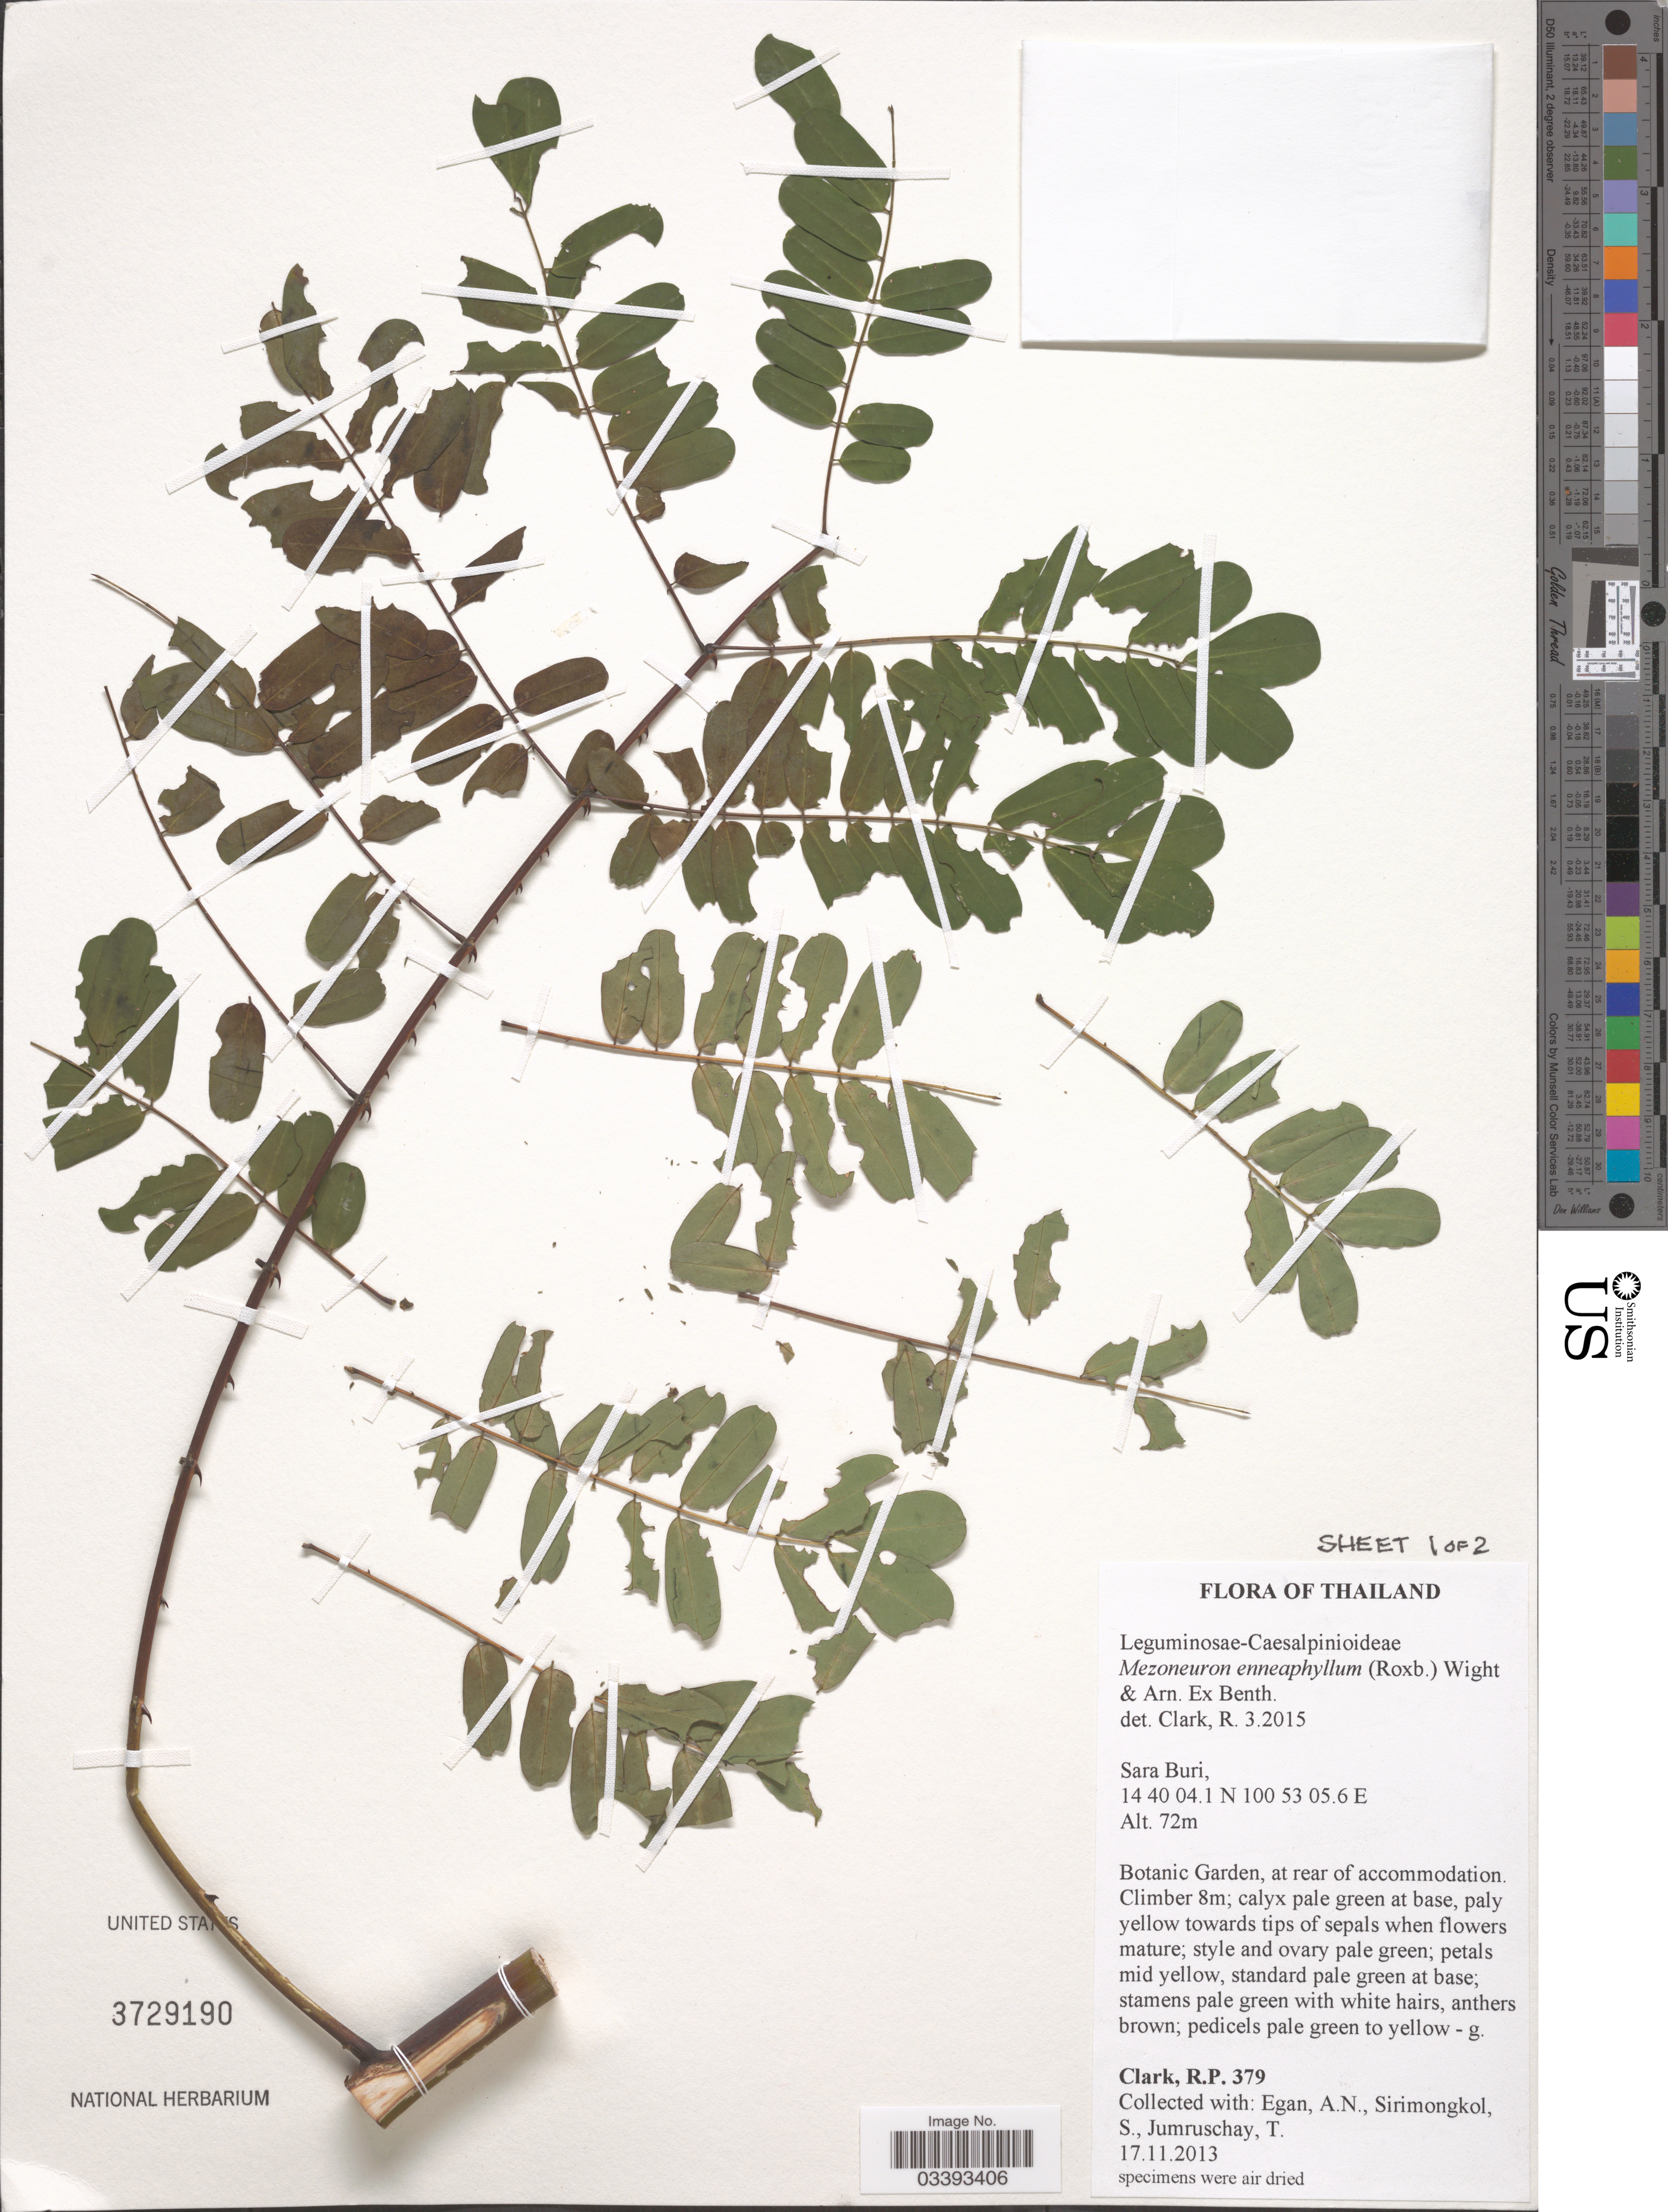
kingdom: Plantae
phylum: Tracheophyta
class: Magnoliopsida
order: Fabales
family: Fabaceae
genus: Mezoneuron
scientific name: Mezoneuron enneaphyllum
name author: (Roxb.) Wight & Arn.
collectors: R. P. Clark, A. N. Egan, S. Sirimongkol & T. Jumruschay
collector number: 379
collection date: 2013-11-17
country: Thailand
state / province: Saraburi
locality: Botanic Garden, at rear of accomodation.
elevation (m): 72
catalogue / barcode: US 3729190